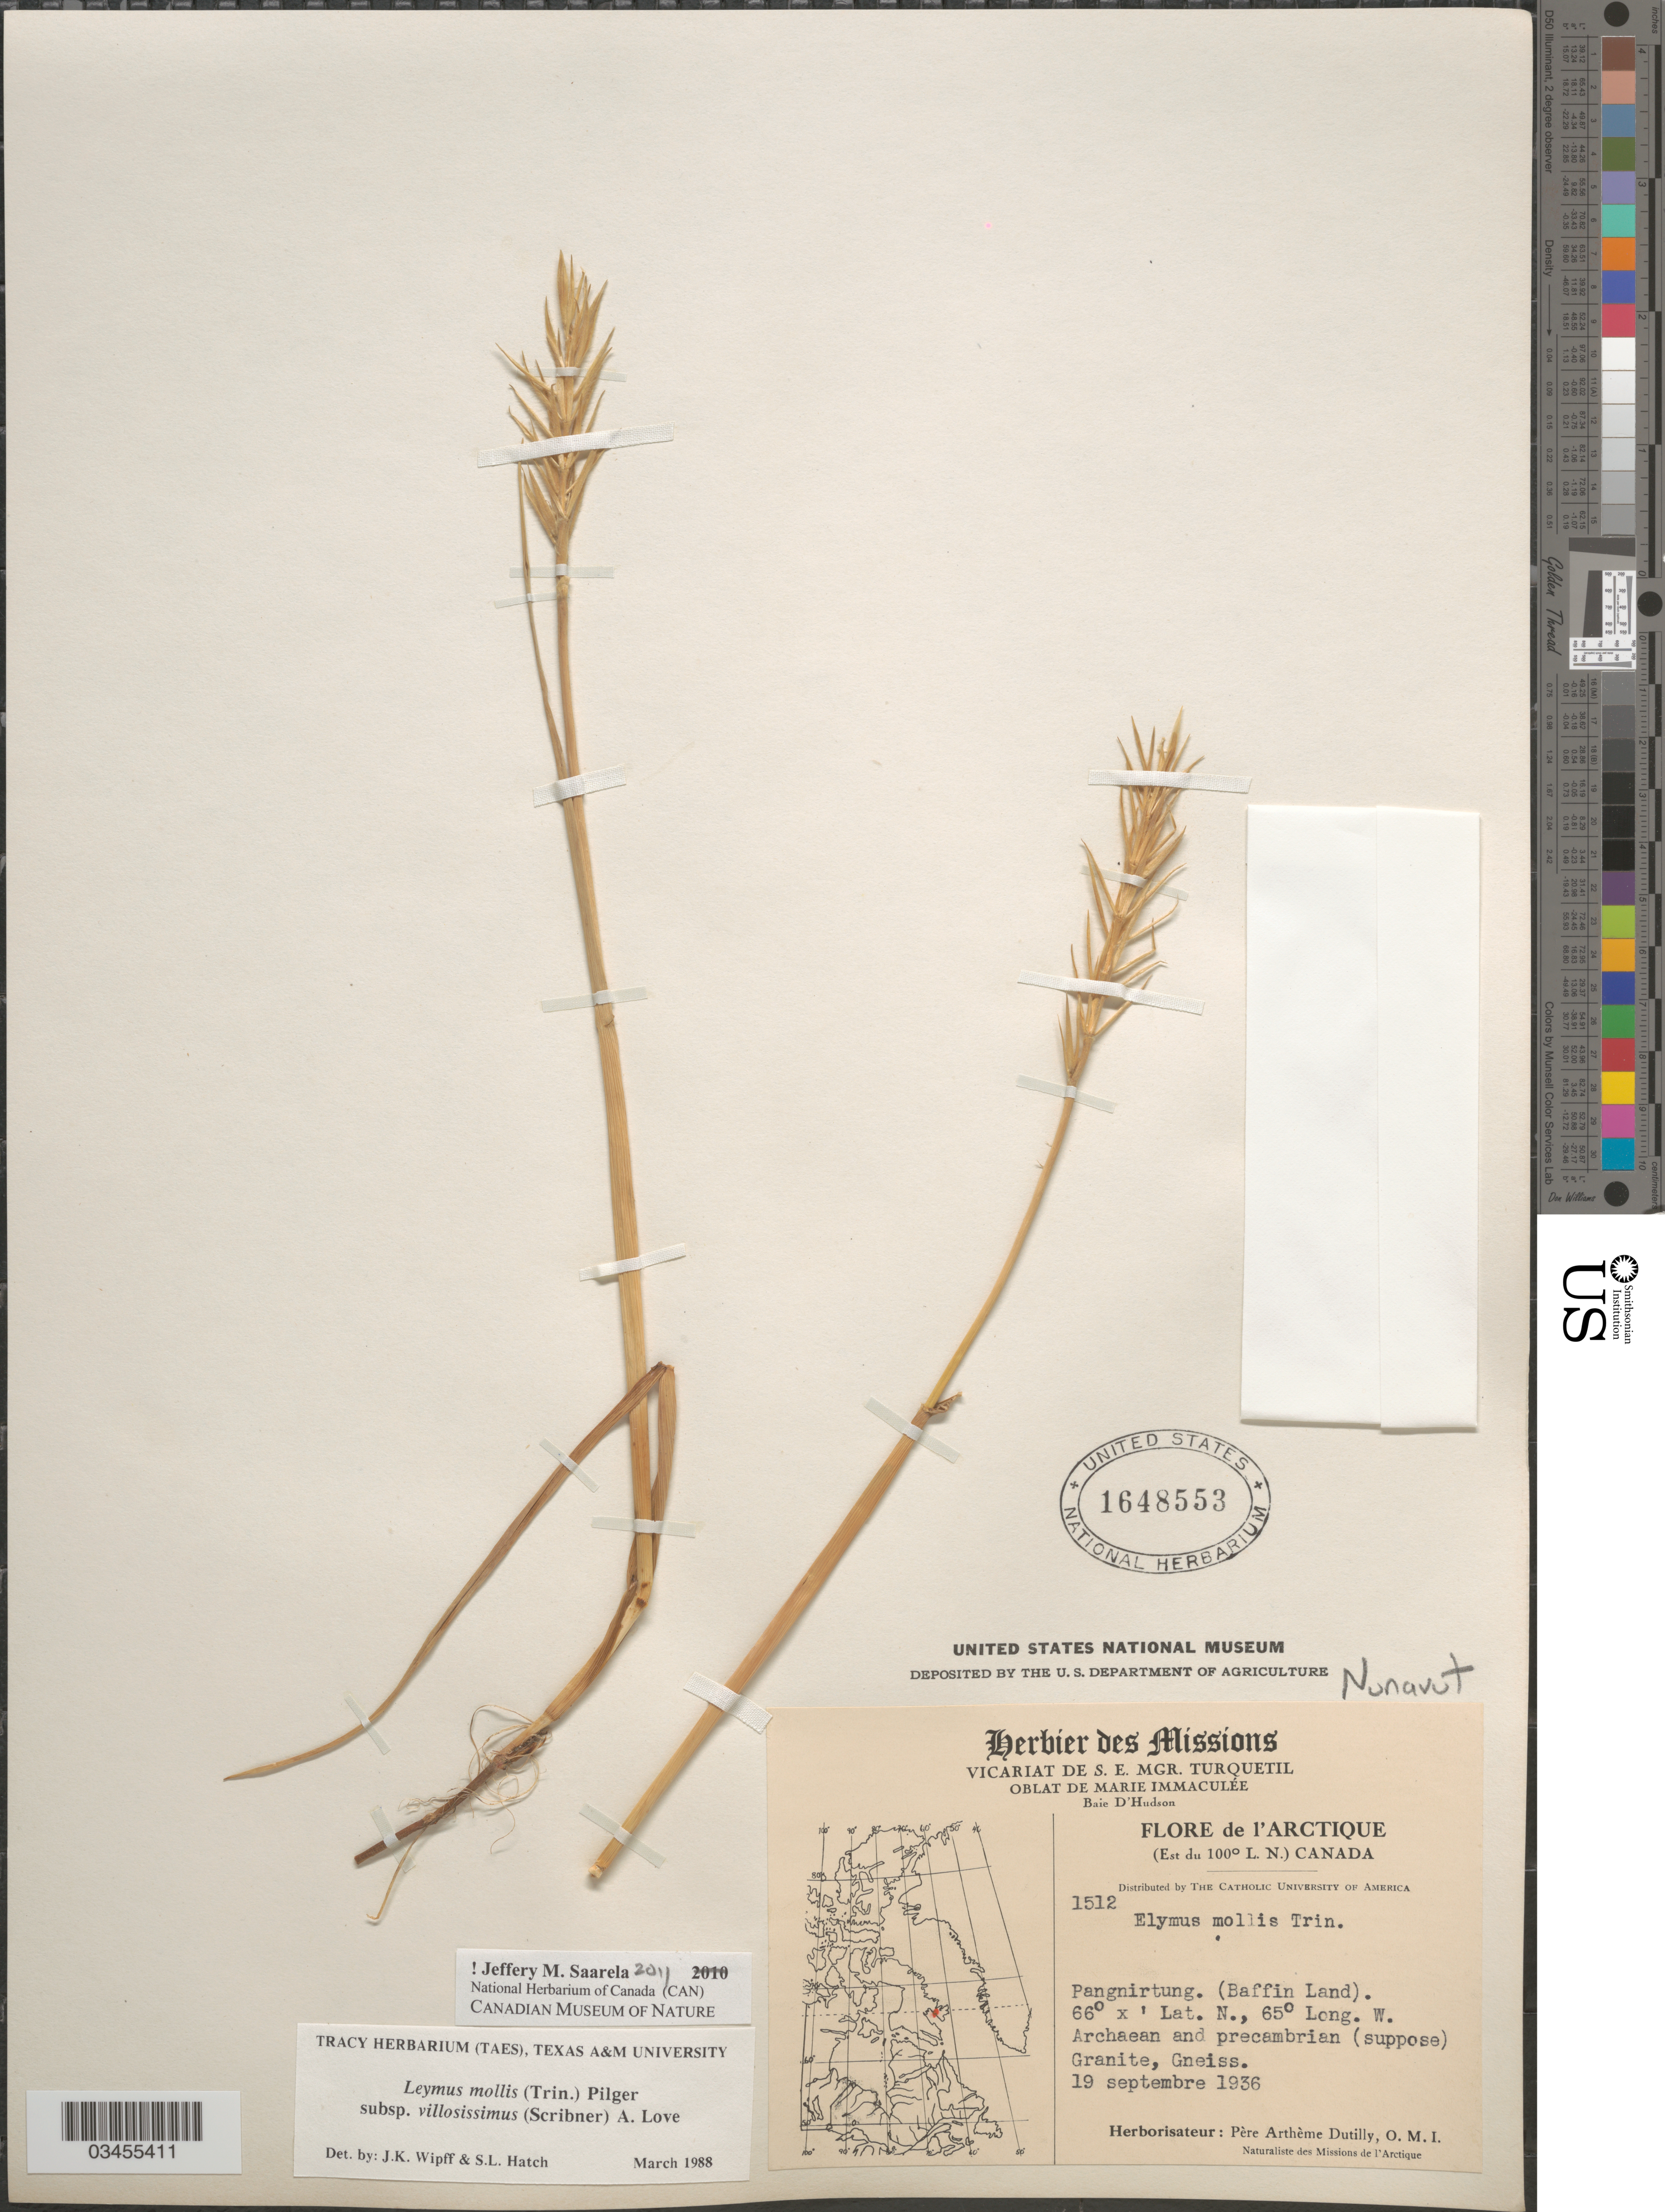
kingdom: Plantae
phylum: Tracheophyta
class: Liliopsida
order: Poales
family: Poaceae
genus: Leymus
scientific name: Leymus mollis subsp. villosissimus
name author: (Scribn.) Á. Löve & D. Löve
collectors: P. Dutilly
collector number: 1512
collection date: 1936-09-19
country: Canada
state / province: Nunavut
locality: L'Arctique (Est du 100º L. N.). Pangnirtung. (Baffin Land). Missions de l'Arctique.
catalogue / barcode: US 1648553